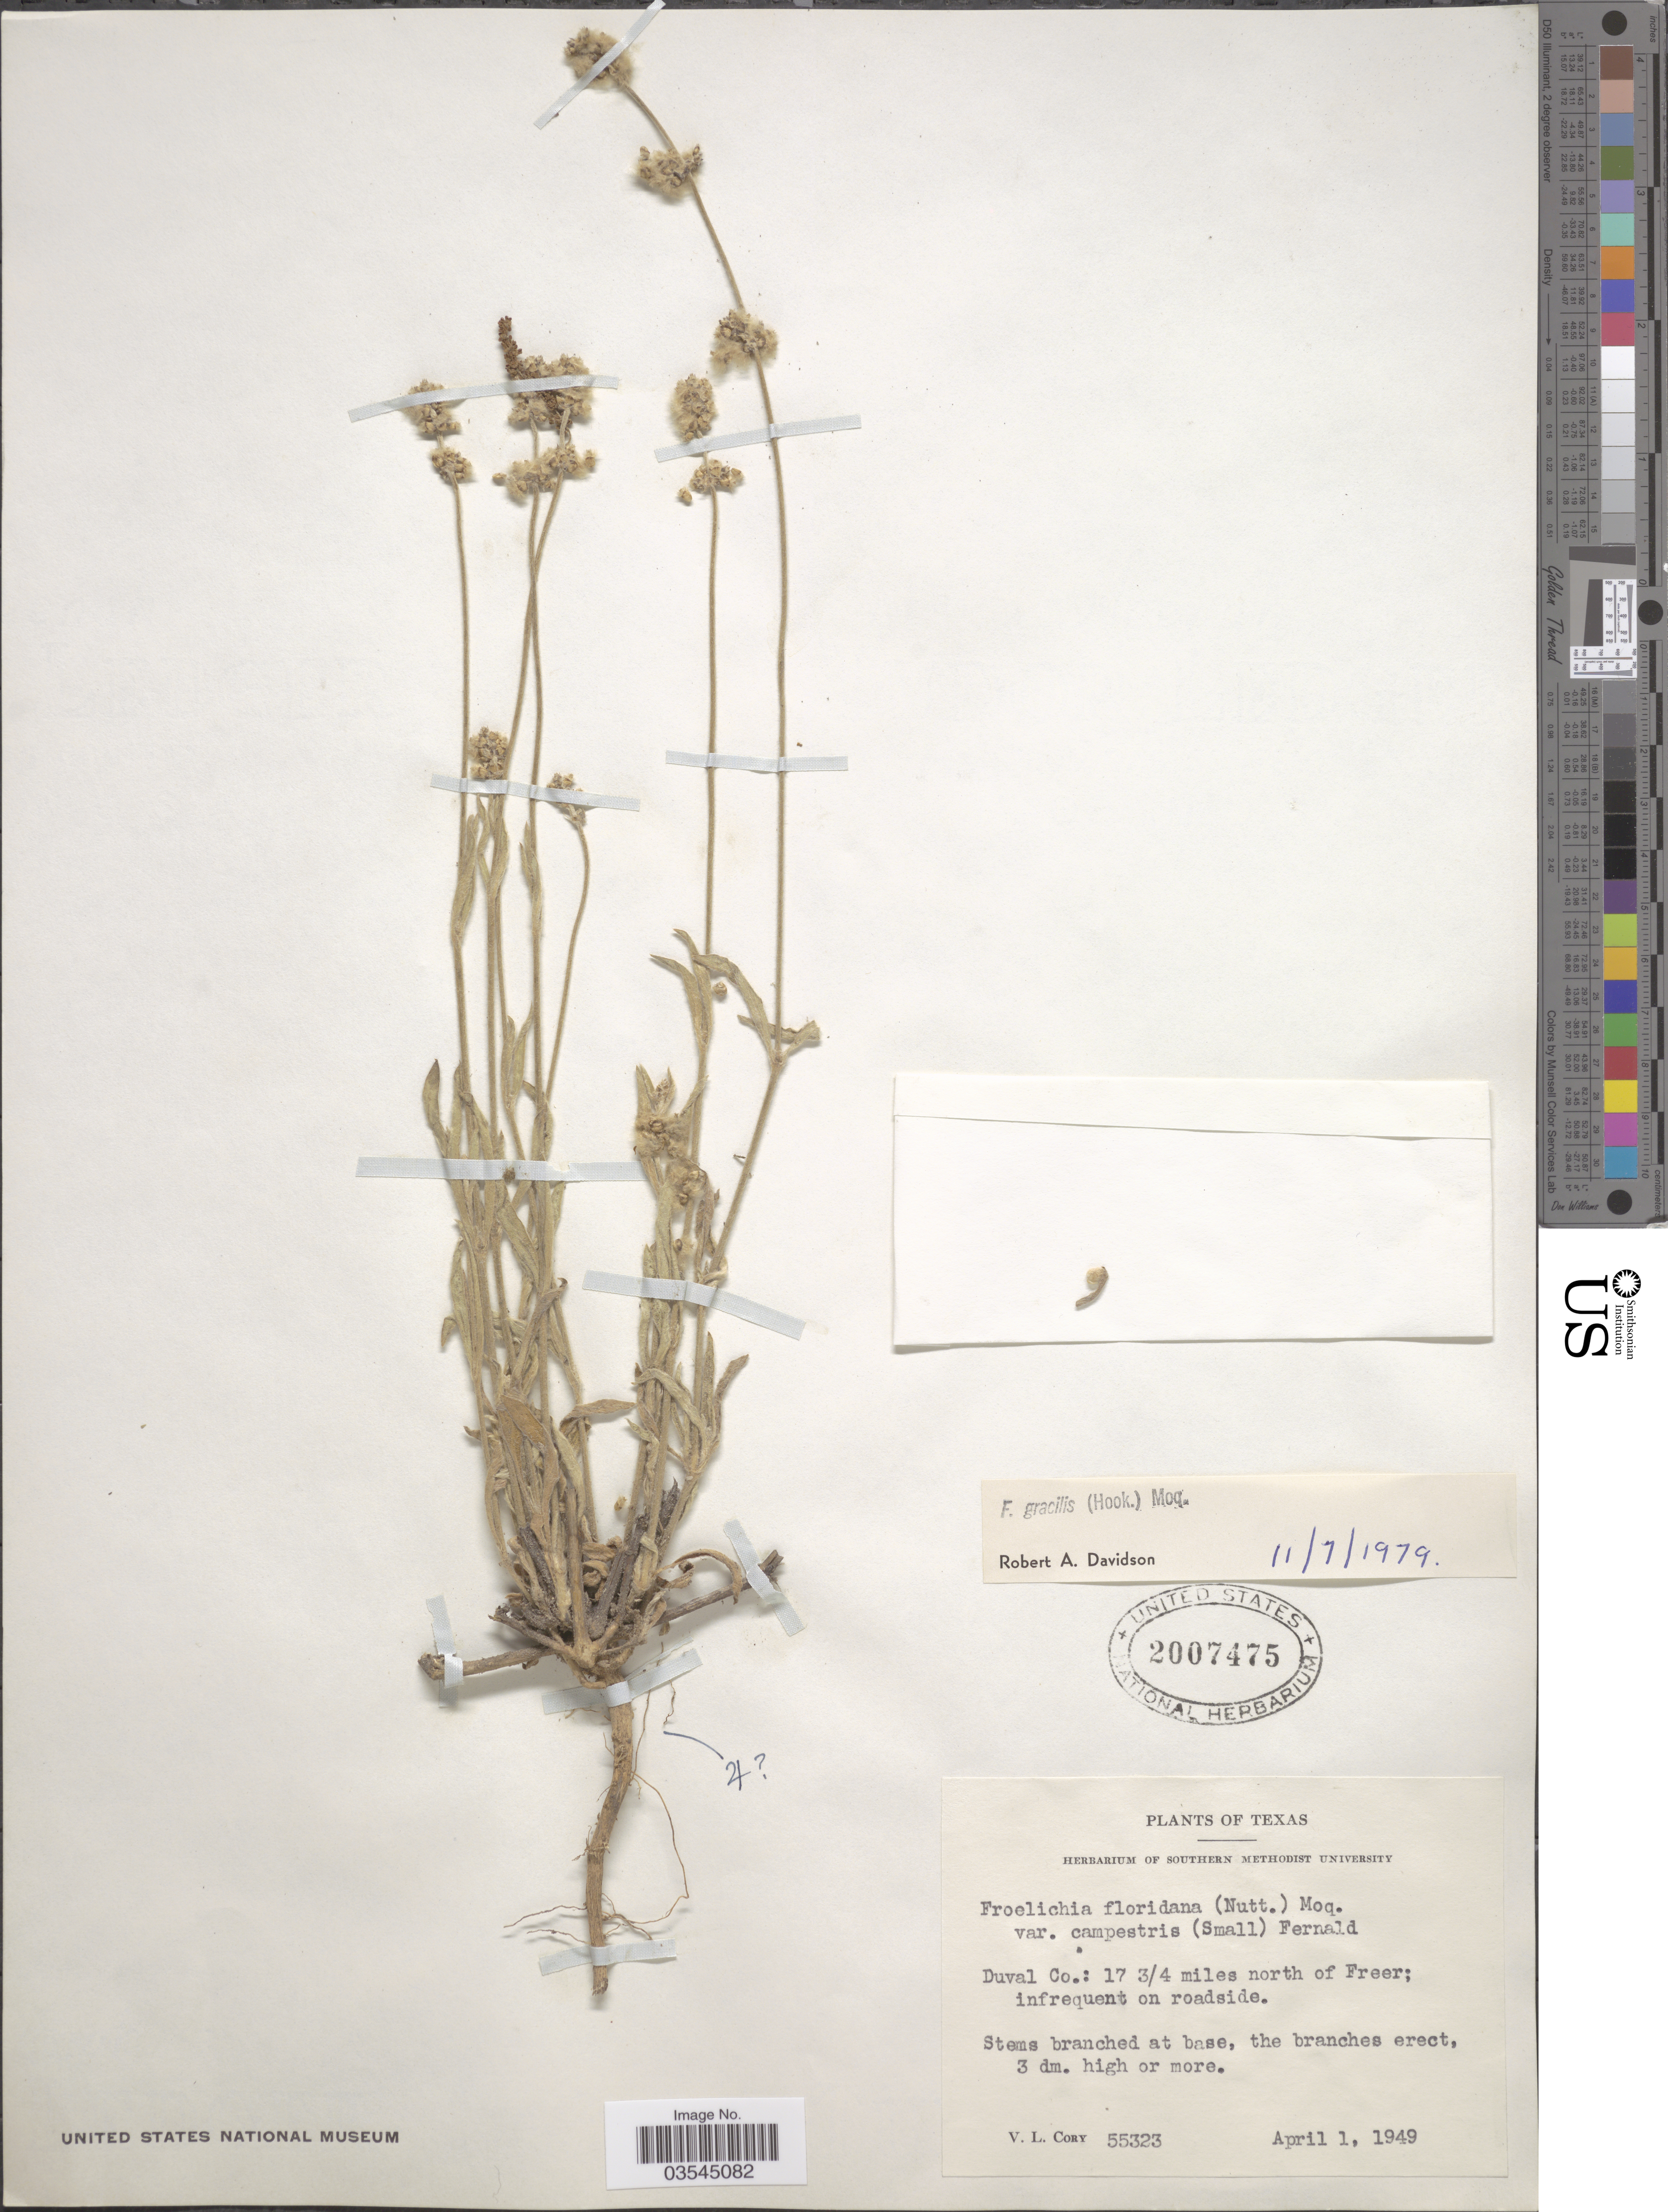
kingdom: Plantae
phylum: Tracheophyta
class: Magnoliopsida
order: Caryophyllales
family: Amaranthaceae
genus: Froelichia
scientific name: Froelichia gracilis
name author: (Hook.) Moq.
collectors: V. Cory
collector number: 55323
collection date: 1949-04-01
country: United States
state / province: Texas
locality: Duval Co.: 17 3/4 miles north of Freer.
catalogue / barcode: US 2007475